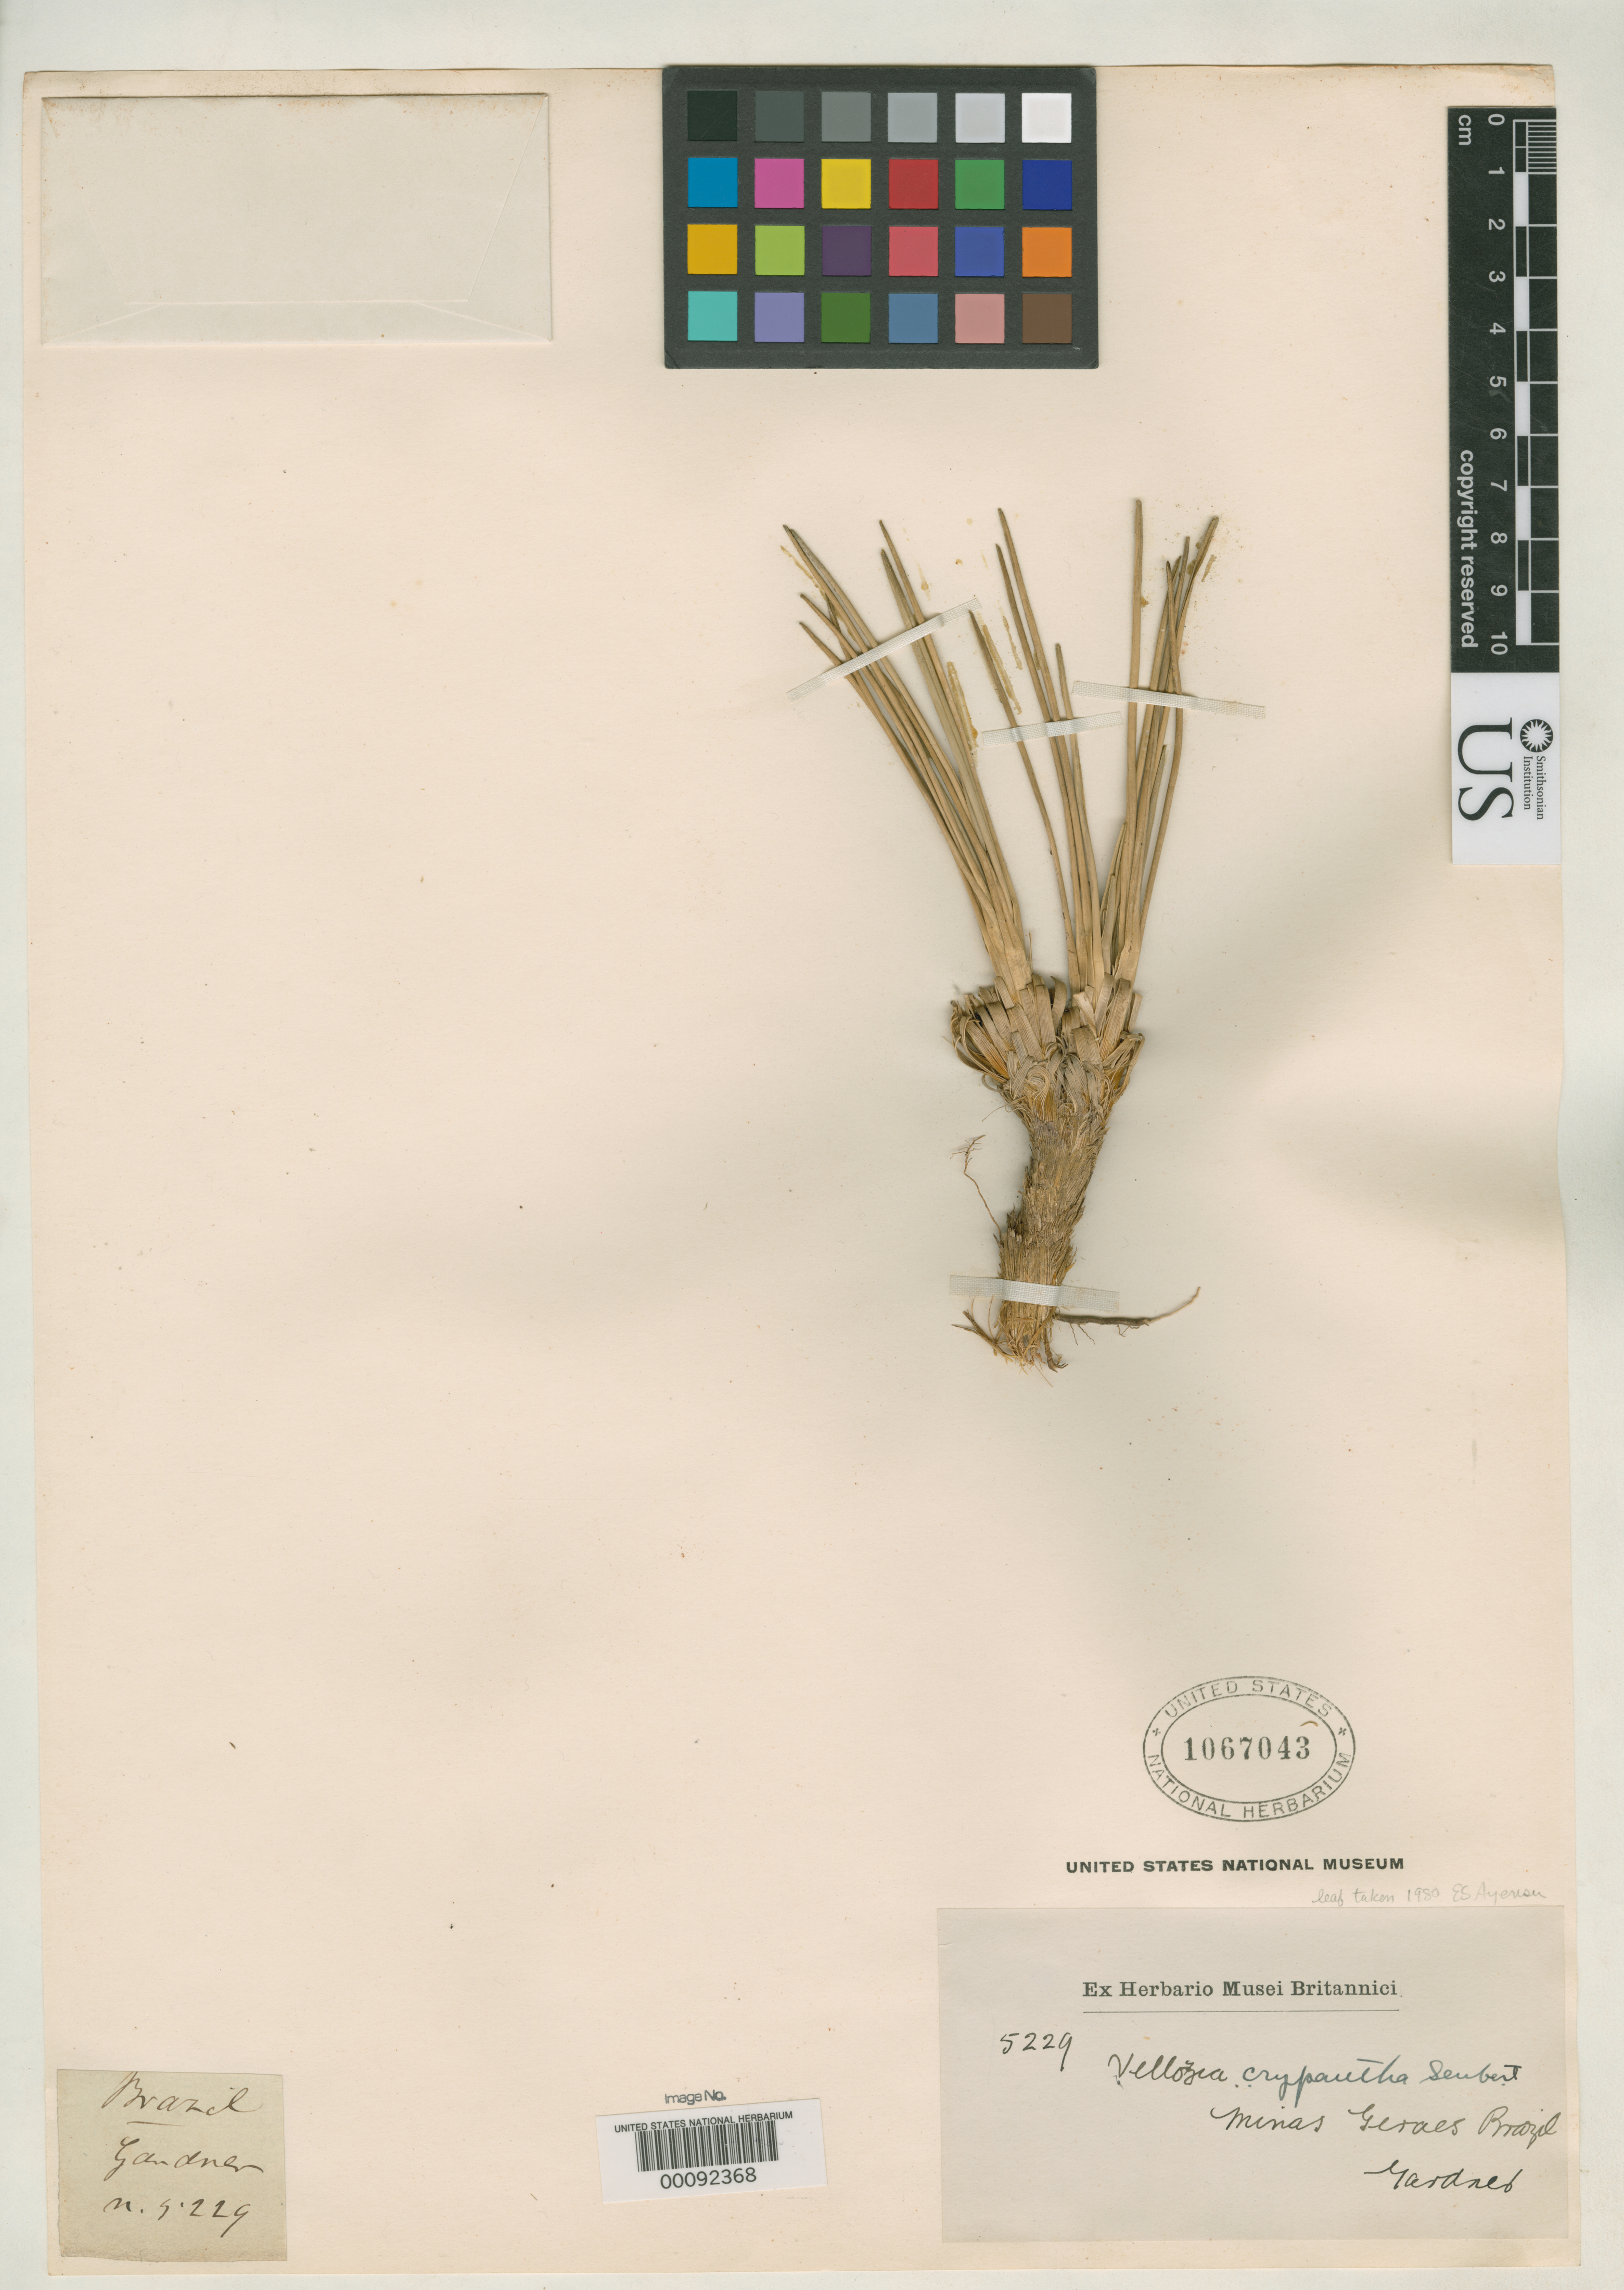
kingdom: Plantae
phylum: Tracheophyta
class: Liliopsida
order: Pandanales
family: Velloziaceae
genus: Vellozia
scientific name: Vellozia cryptantha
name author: Seub. in Mart.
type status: Isotype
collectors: G. Gardner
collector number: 5229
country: Brazil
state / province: Minas Gerais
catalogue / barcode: US 1067043